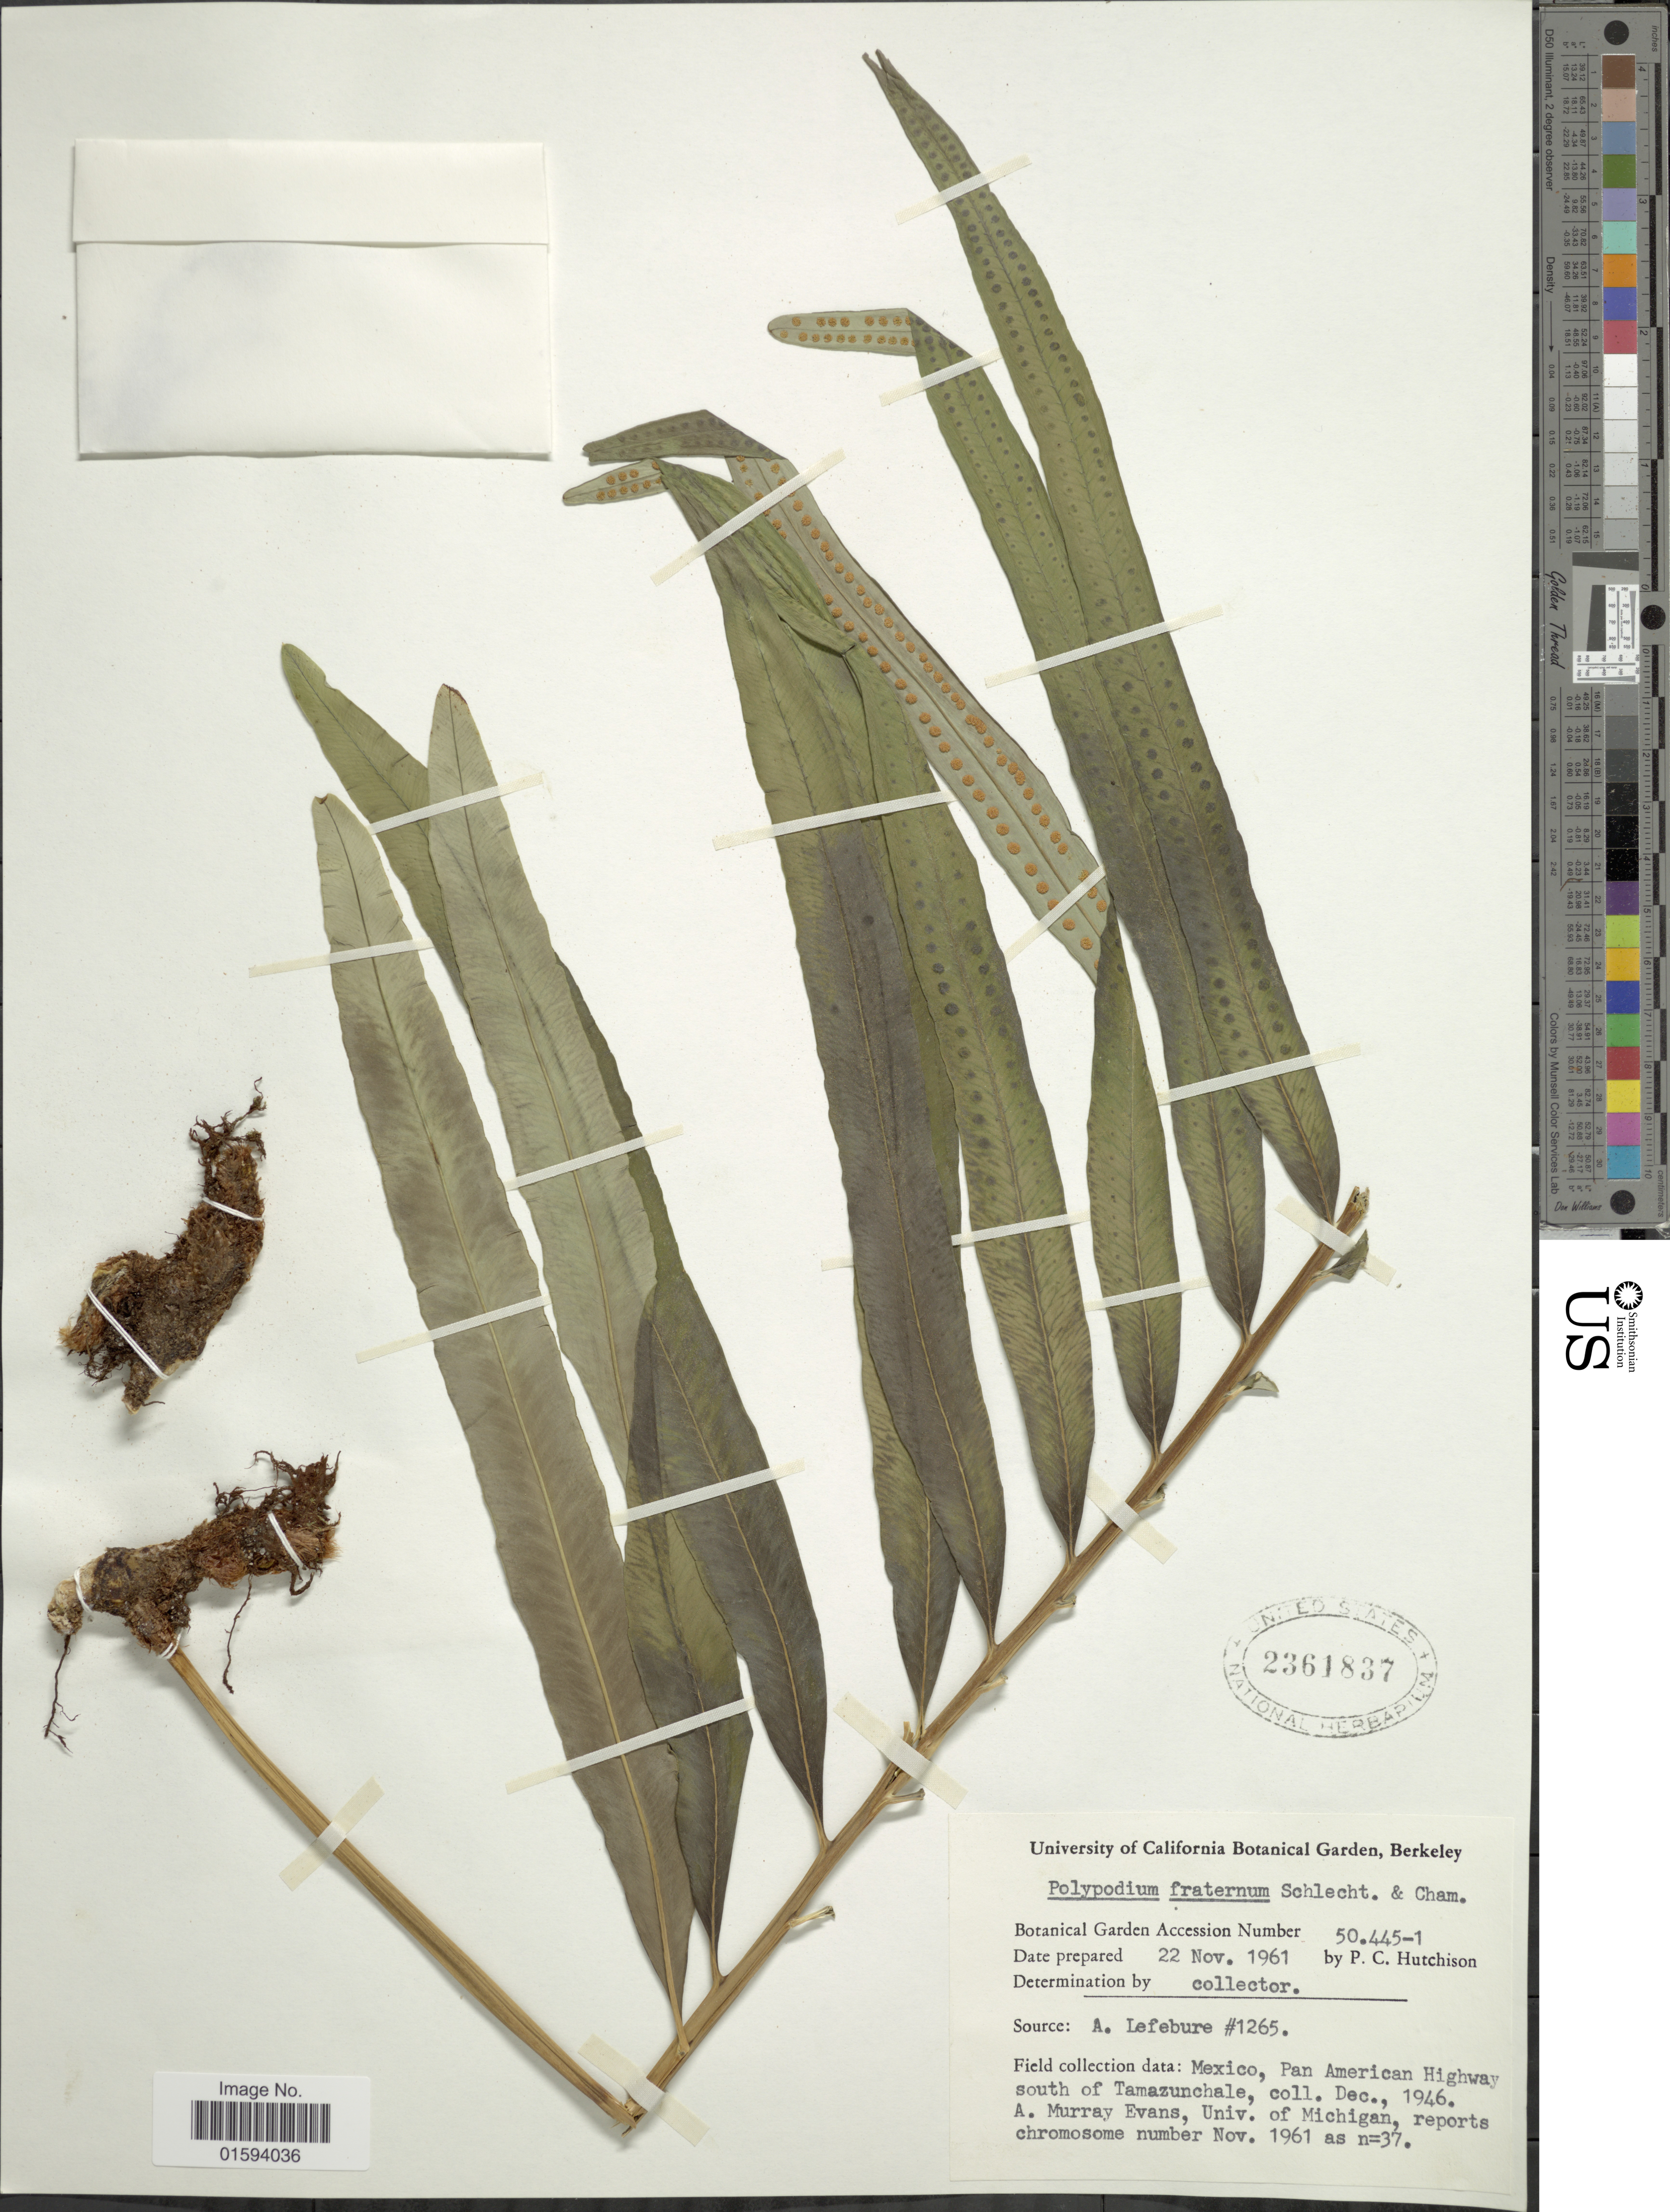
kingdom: Plantae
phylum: Tracheophyta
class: Polypodiopsida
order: Polypodiales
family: Polypodiaceae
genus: Polypodium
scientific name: Polypodium fraternum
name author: Schltdl. & Cham.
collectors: P. C. Hutchison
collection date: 1961-11-22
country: United States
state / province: California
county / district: Alameda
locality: University of California Botanical Garden, Berkeley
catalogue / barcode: US 2361837